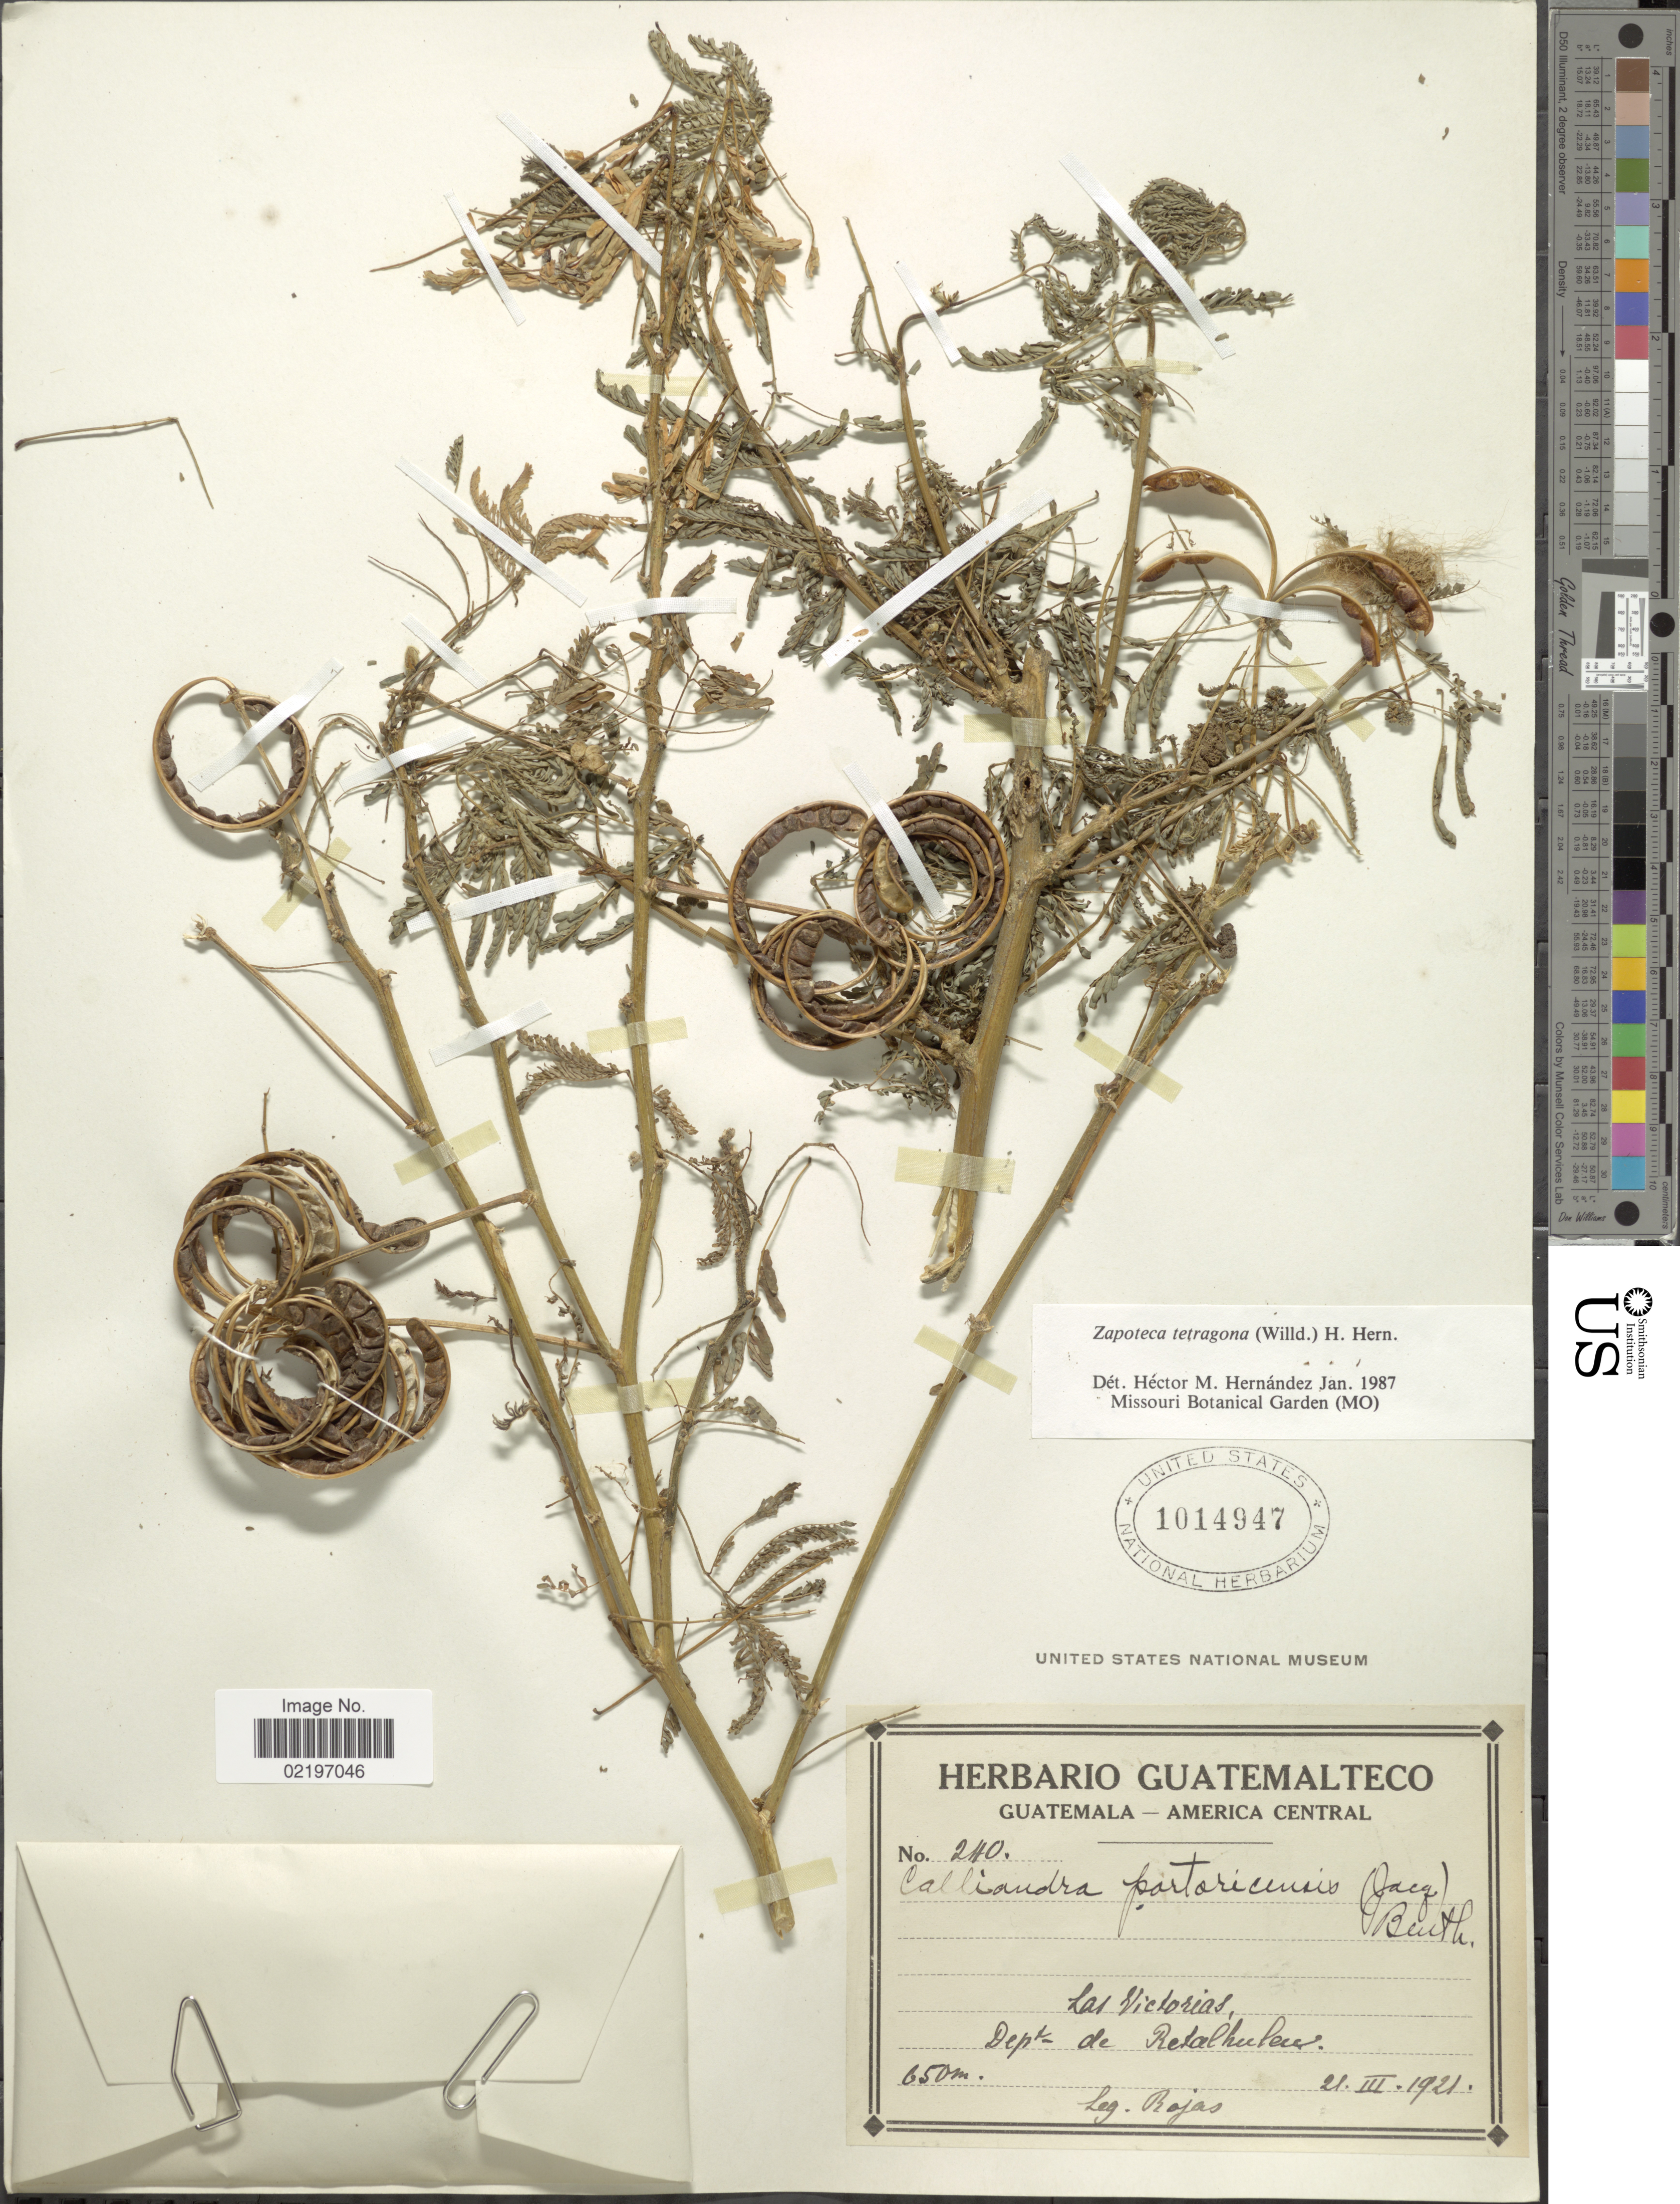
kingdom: Plantae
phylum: Tracheophyta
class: Magnoliopsida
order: Fabales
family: Fabaceae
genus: Zapoteca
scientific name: Zapoteca tetragona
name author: (Willd.) H.M. Hern.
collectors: Rojas, --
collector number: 240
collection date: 1921-03-21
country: Guatemala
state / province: Retalhuleu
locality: Las Victorias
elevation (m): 650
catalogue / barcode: US 1014947